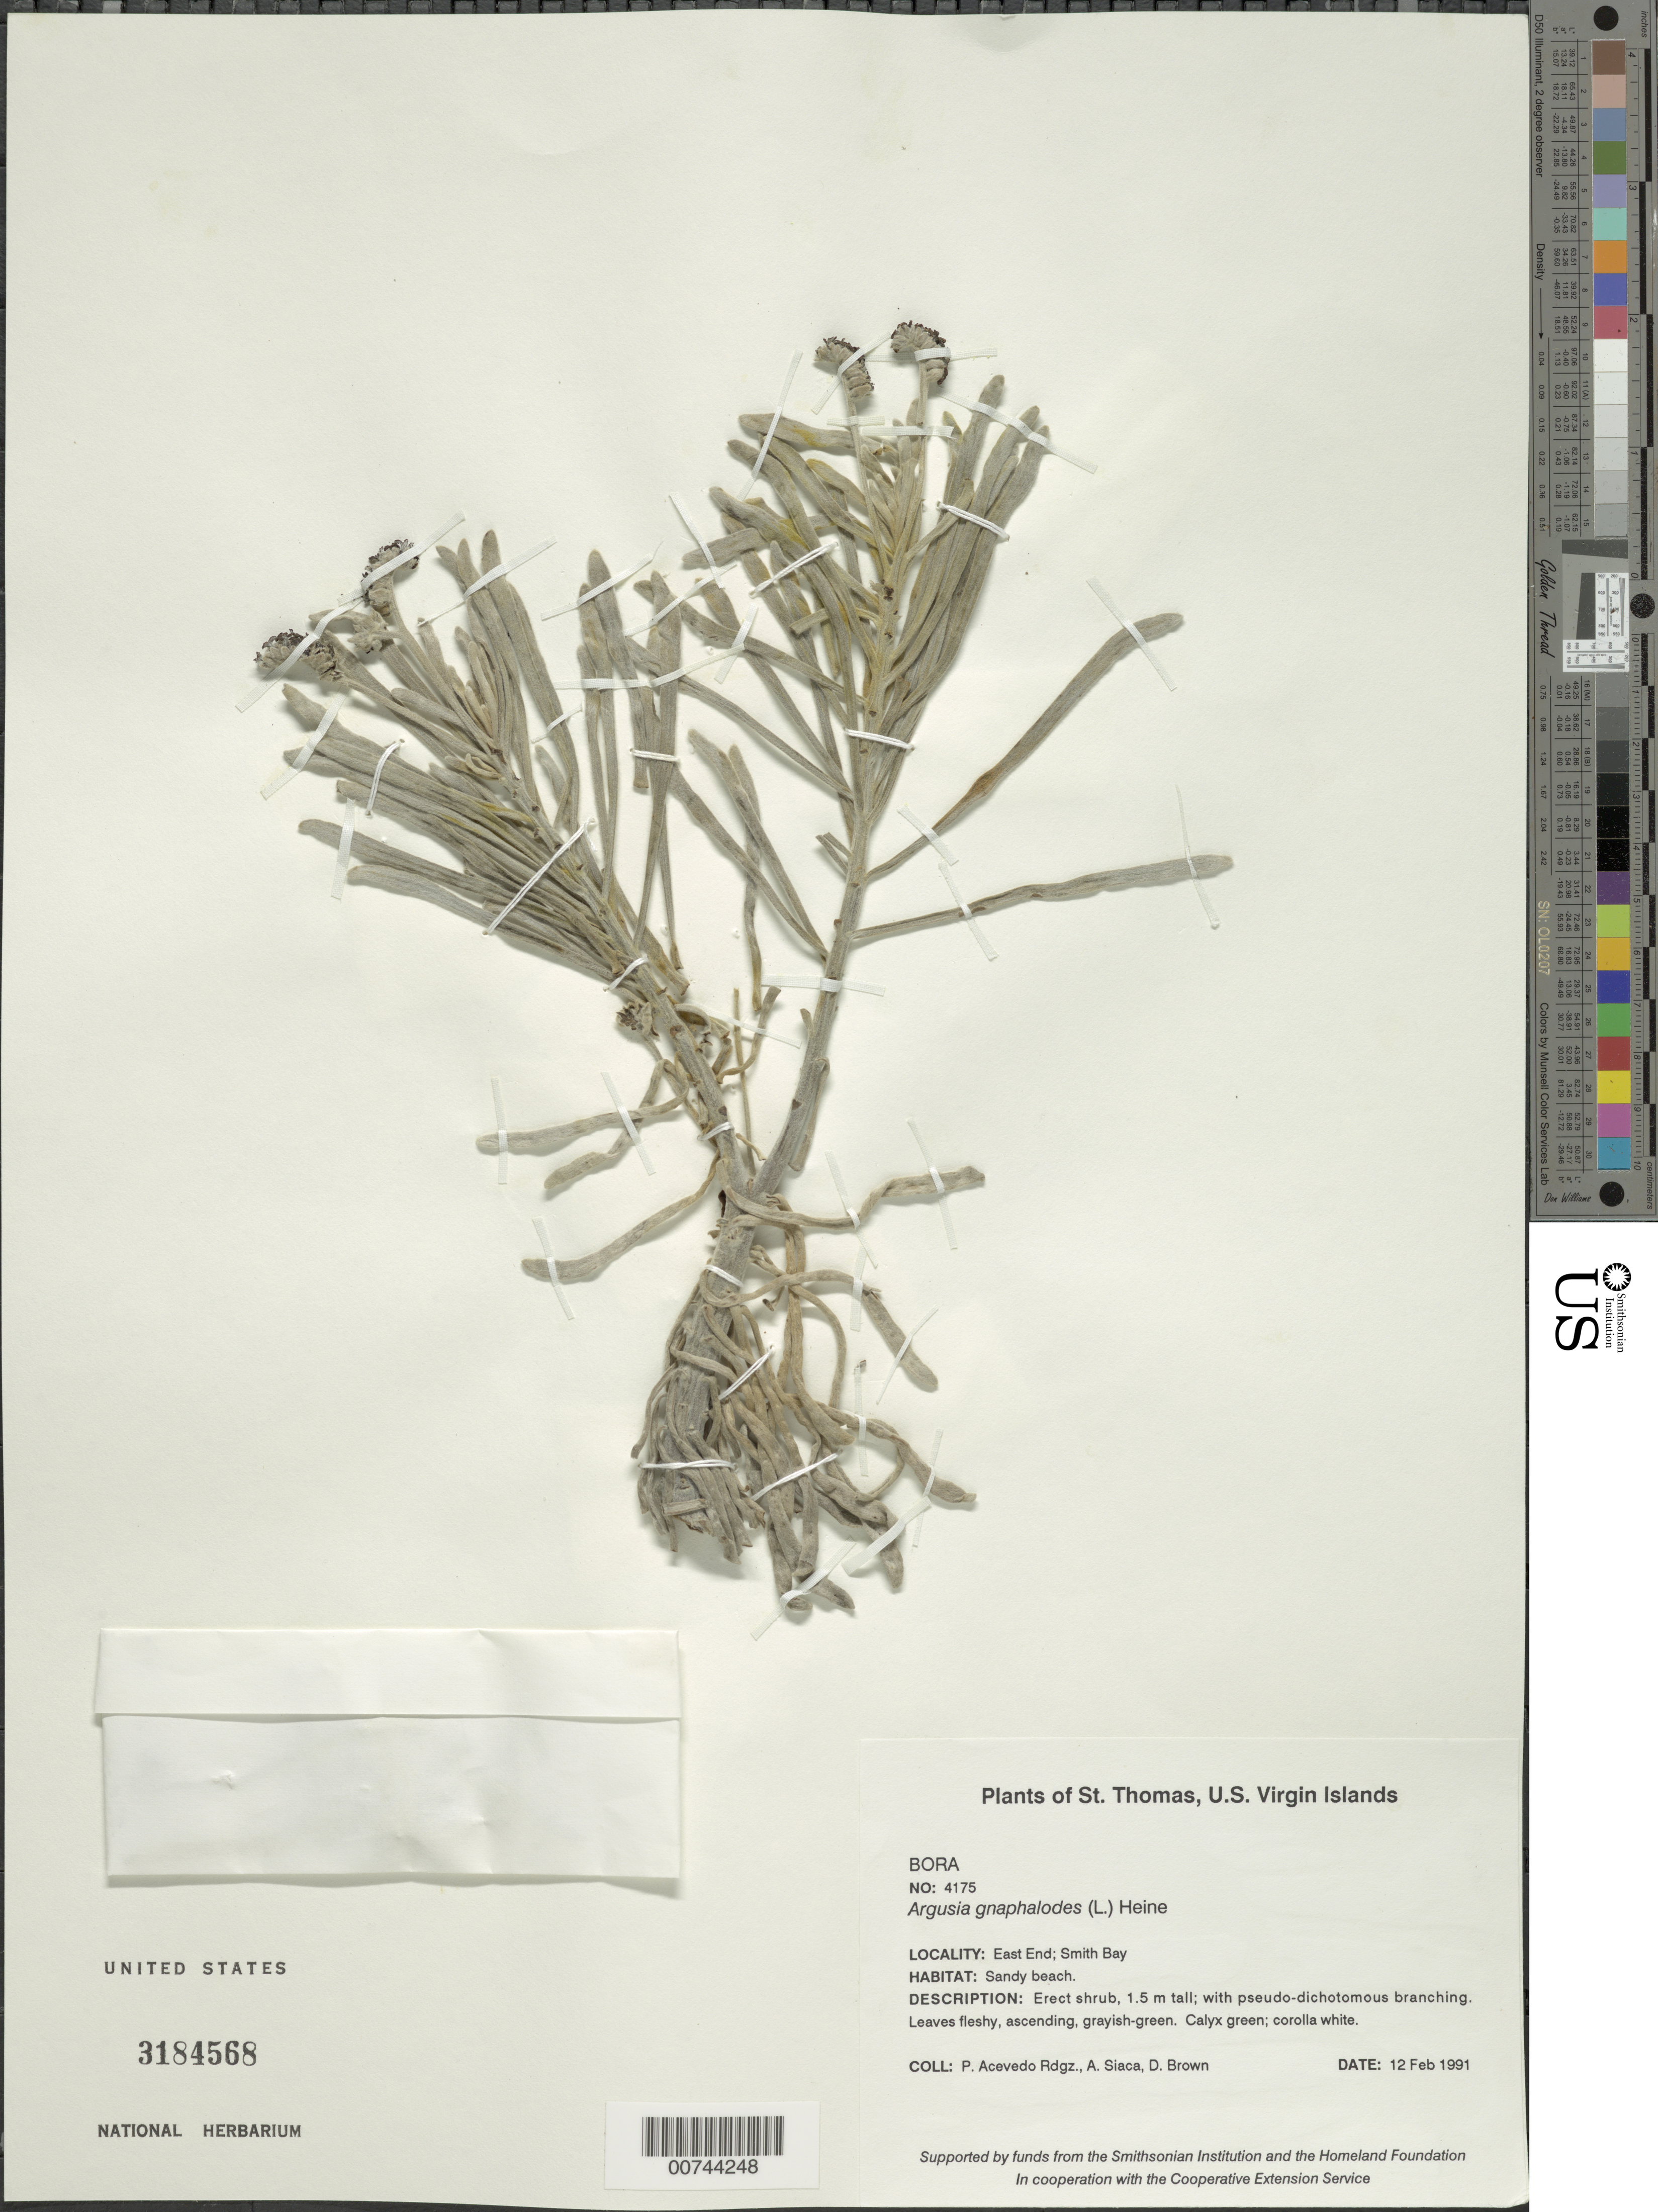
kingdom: Plantae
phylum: Tracheophyta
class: Magnoliopsida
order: Boraginales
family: Heliotropiaceae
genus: Argusia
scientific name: Argusia gnaphalodes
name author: (L.) Heine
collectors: P. Acevedo-Rodr., A. Siaca & D. Brown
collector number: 4175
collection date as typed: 12 Feb 1991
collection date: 1991-02-12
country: U.S. Virgin Islands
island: St. Thomas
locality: East End; Smith Bay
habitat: Sandy beach.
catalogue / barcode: US 3184568